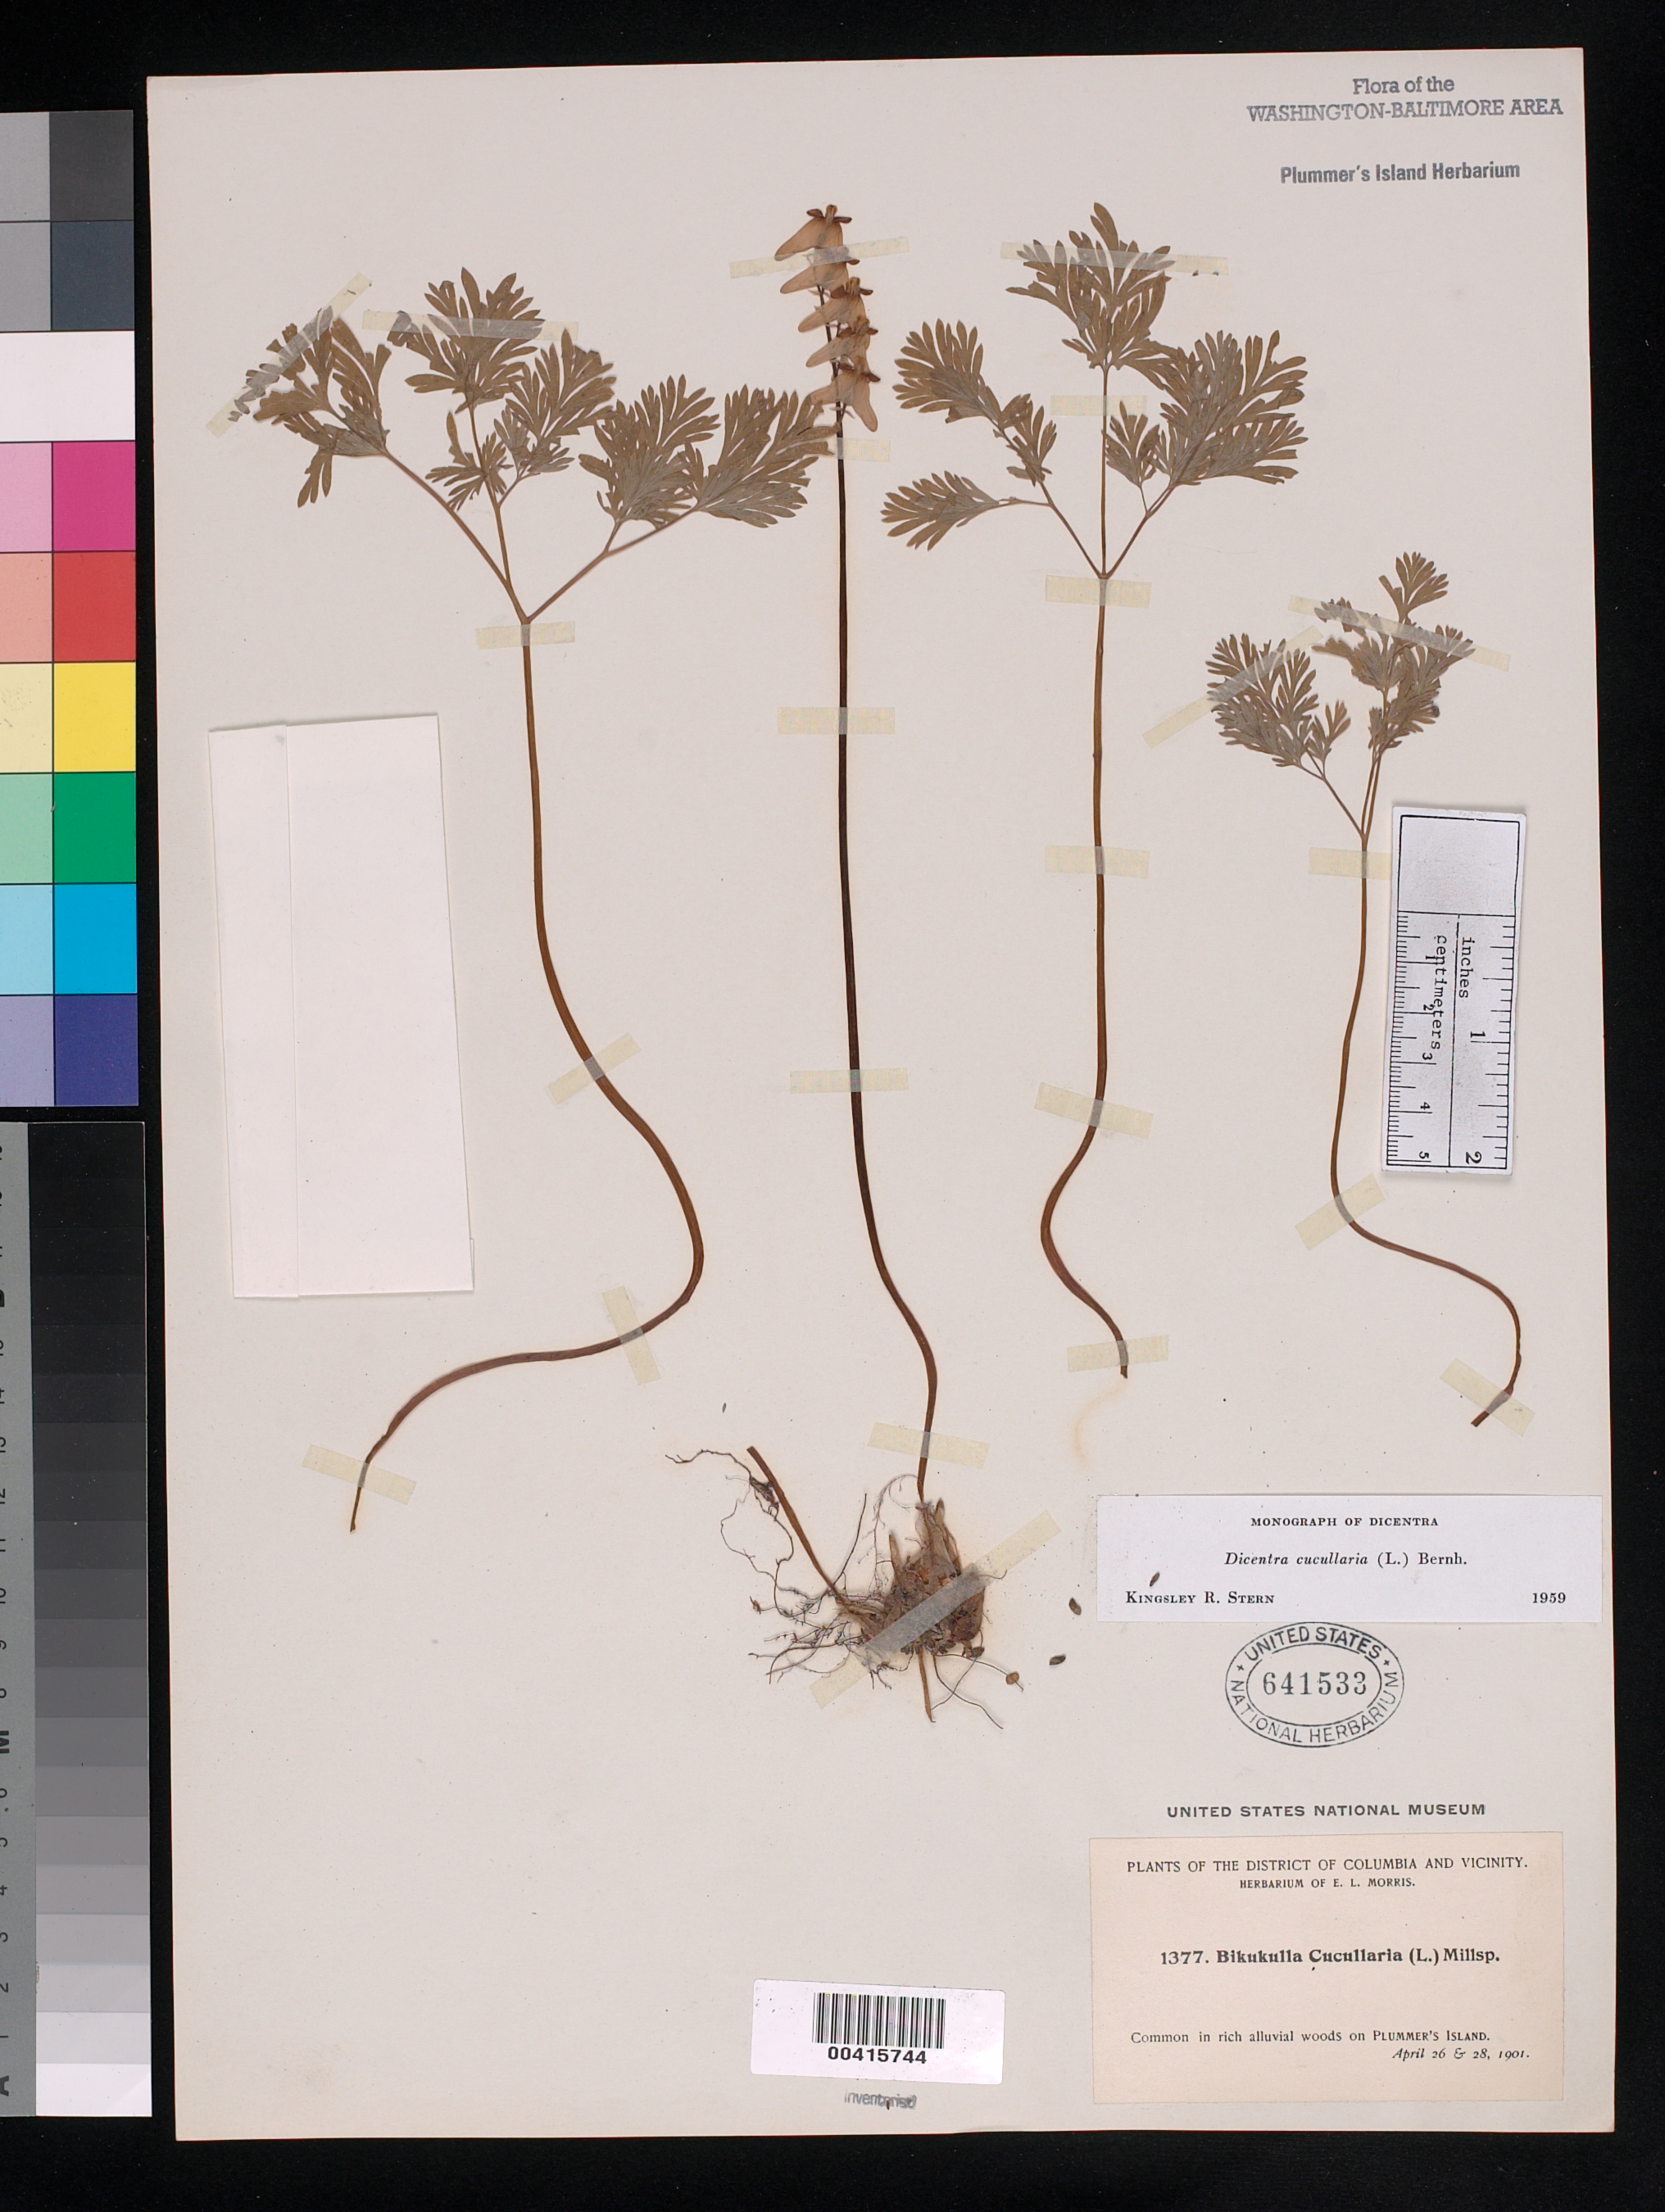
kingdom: Plantae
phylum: Tracheophyta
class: Magnoliopsida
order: Ranunculales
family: Papaveraceae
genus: Dicentra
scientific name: Dicentra cucullaria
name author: (L.) Bernh.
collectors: E. L. Morris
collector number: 1377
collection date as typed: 26 Apr 1901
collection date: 1901-04-26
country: United States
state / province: Maryland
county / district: Montgomery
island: Plummers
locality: Plummer's Island C. & O. Canal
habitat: Rich alluvial woods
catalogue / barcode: US 641533